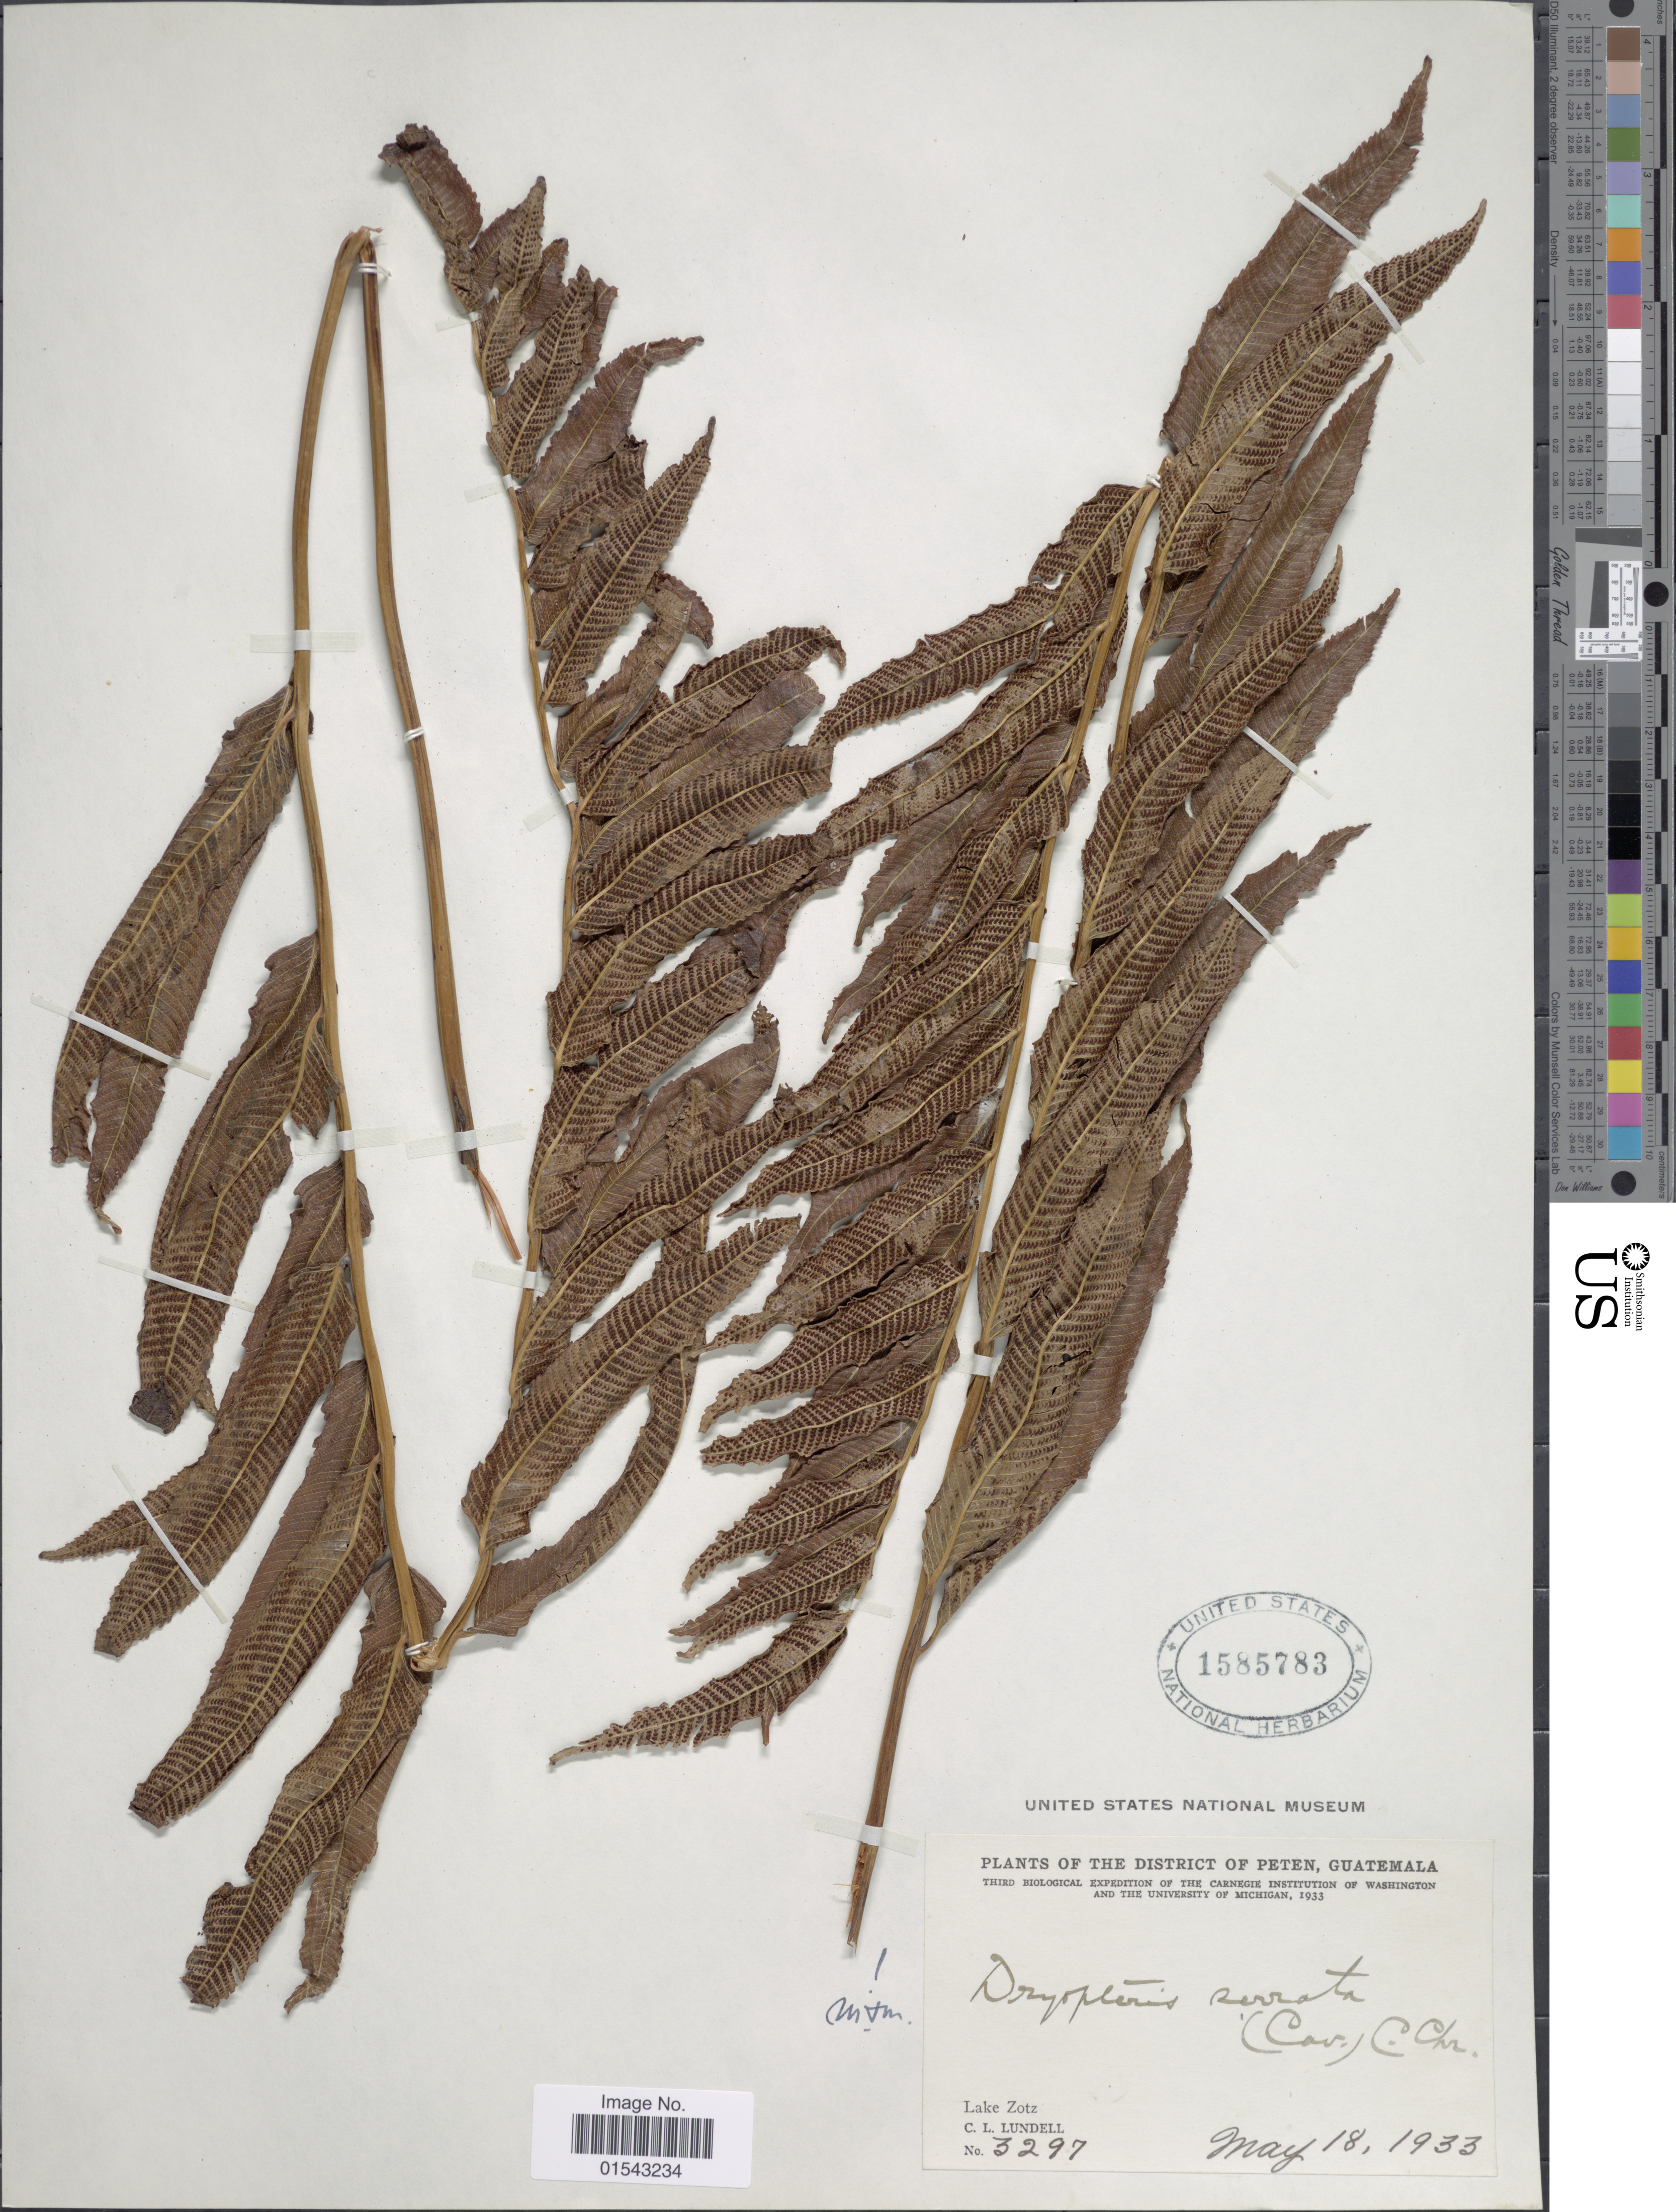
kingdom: Plantae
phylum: Tracheophyta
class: Polypodiopsida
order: Polypodiales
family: Thelypteridaceae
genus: Meniscium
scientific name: Meniscium serratum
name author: Cav.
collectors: C. L. Lundell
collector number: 3297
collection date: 1933-05-18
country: Guatemala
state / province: El Petén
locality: The District of Peten, Guatemala, Lake Zotz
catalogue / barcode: US 1585783